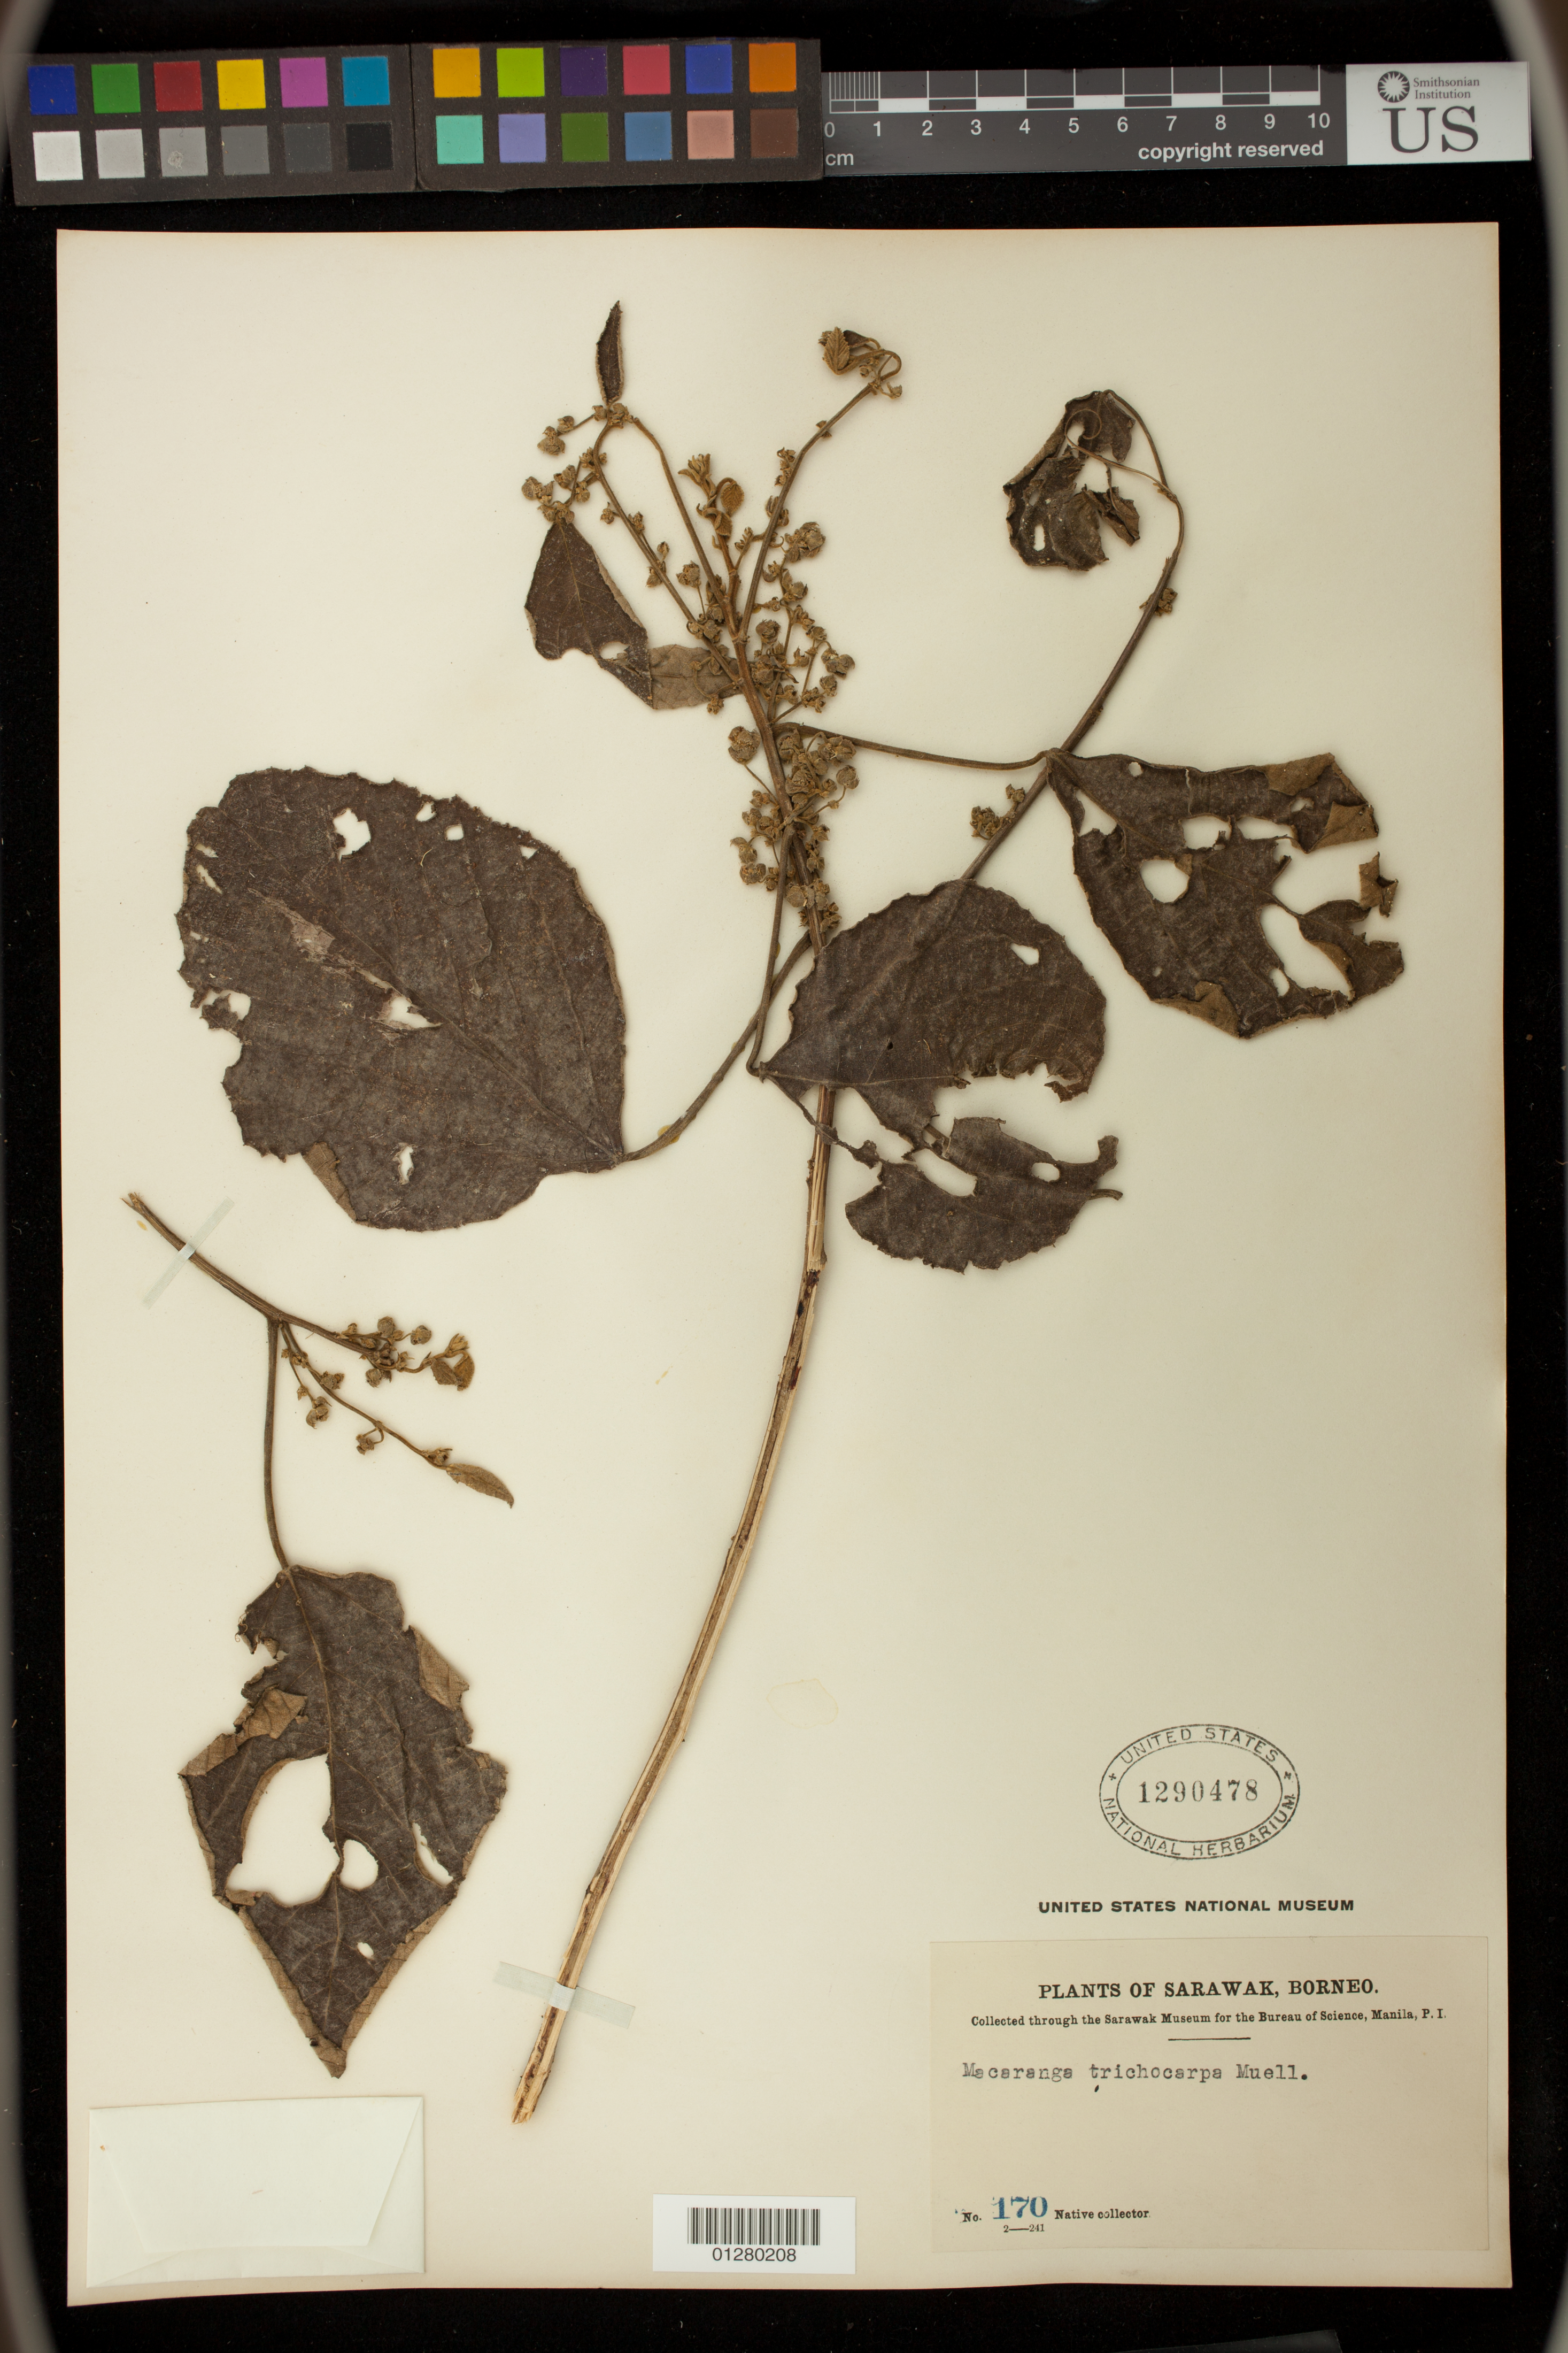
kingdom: Plantae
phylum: Tracheophyta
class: Magnoliopsida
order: Malpighiales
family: Euphorbiaceae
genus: Macaranga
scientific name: Macaranga trichocarpa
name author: (Rchb. f. & Zoll.) Müll. Arg.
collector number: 170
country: Malaysia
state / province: Sarawak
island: Borneo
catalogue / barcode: US 1290478